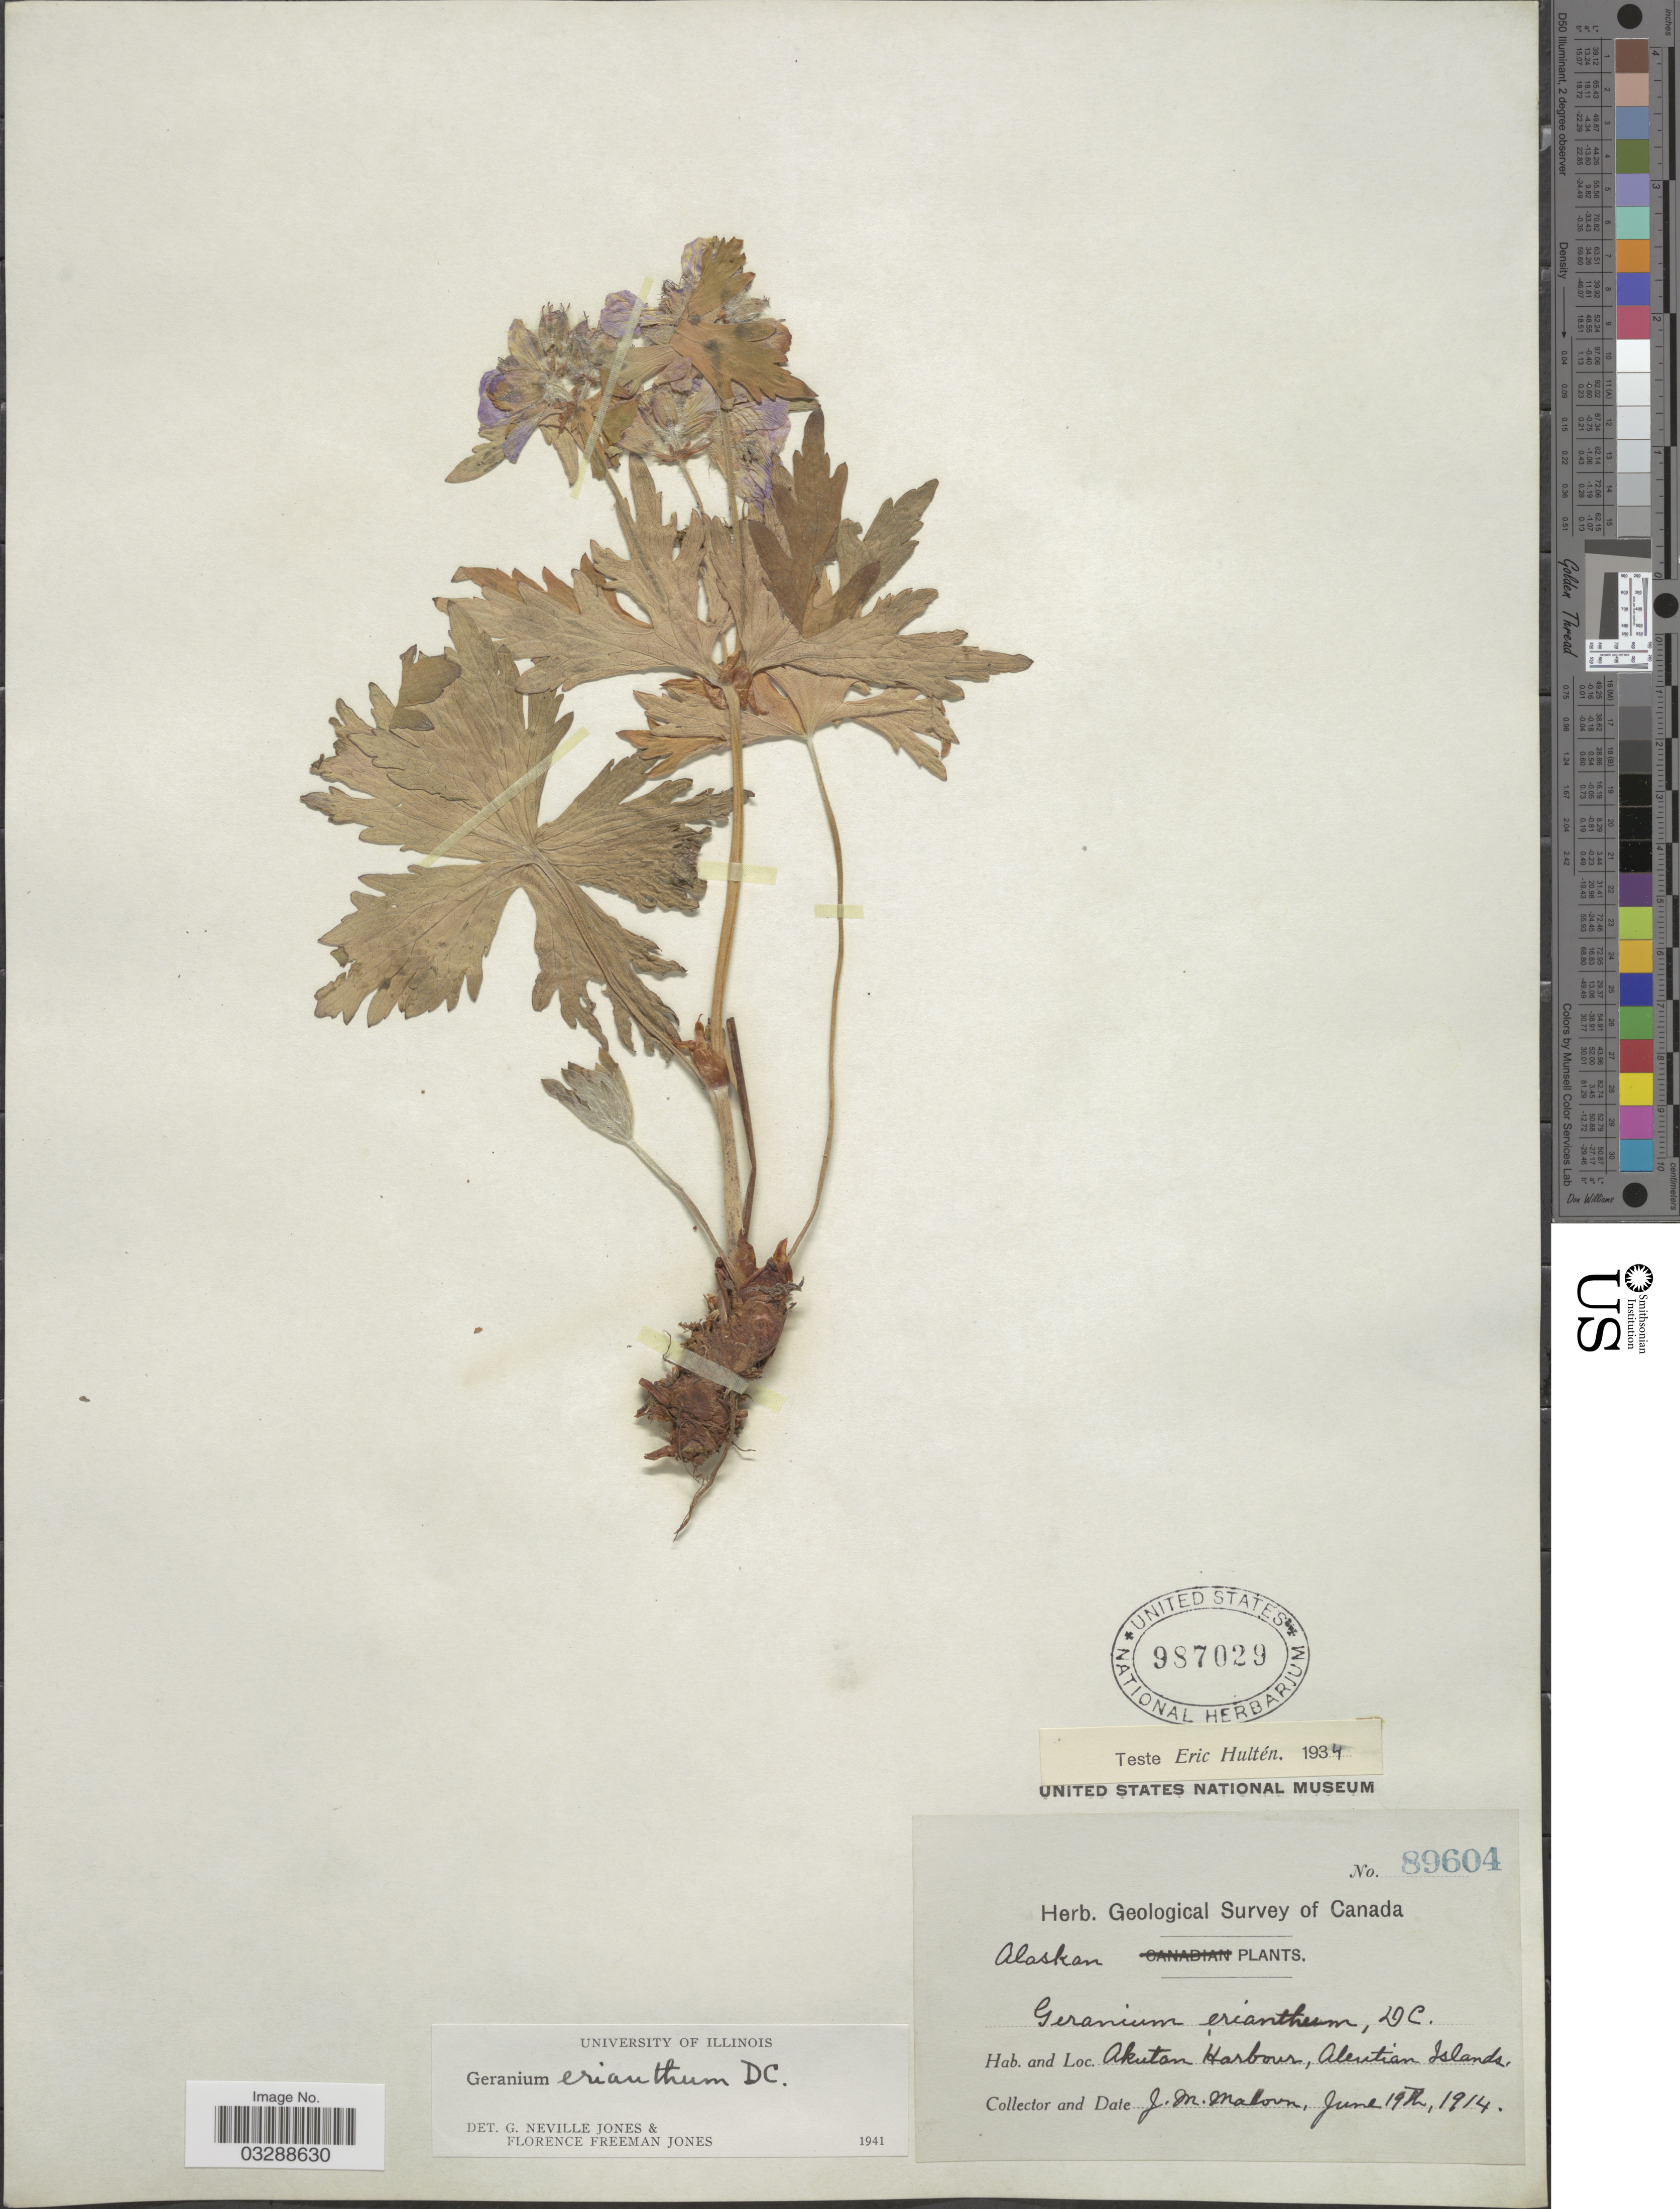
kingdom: Plantae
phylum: Tracheophyta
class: Magnoliopsida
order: Geraniales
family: Geraniaceae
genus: Geranium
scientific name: Geranium erianthum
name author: DC.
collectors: J. M. Macoun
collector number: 89604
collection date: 1914-06-19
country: United States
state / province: Alaska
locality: Akutan Harbour, Aleutian Islands.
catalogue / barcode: US 987029